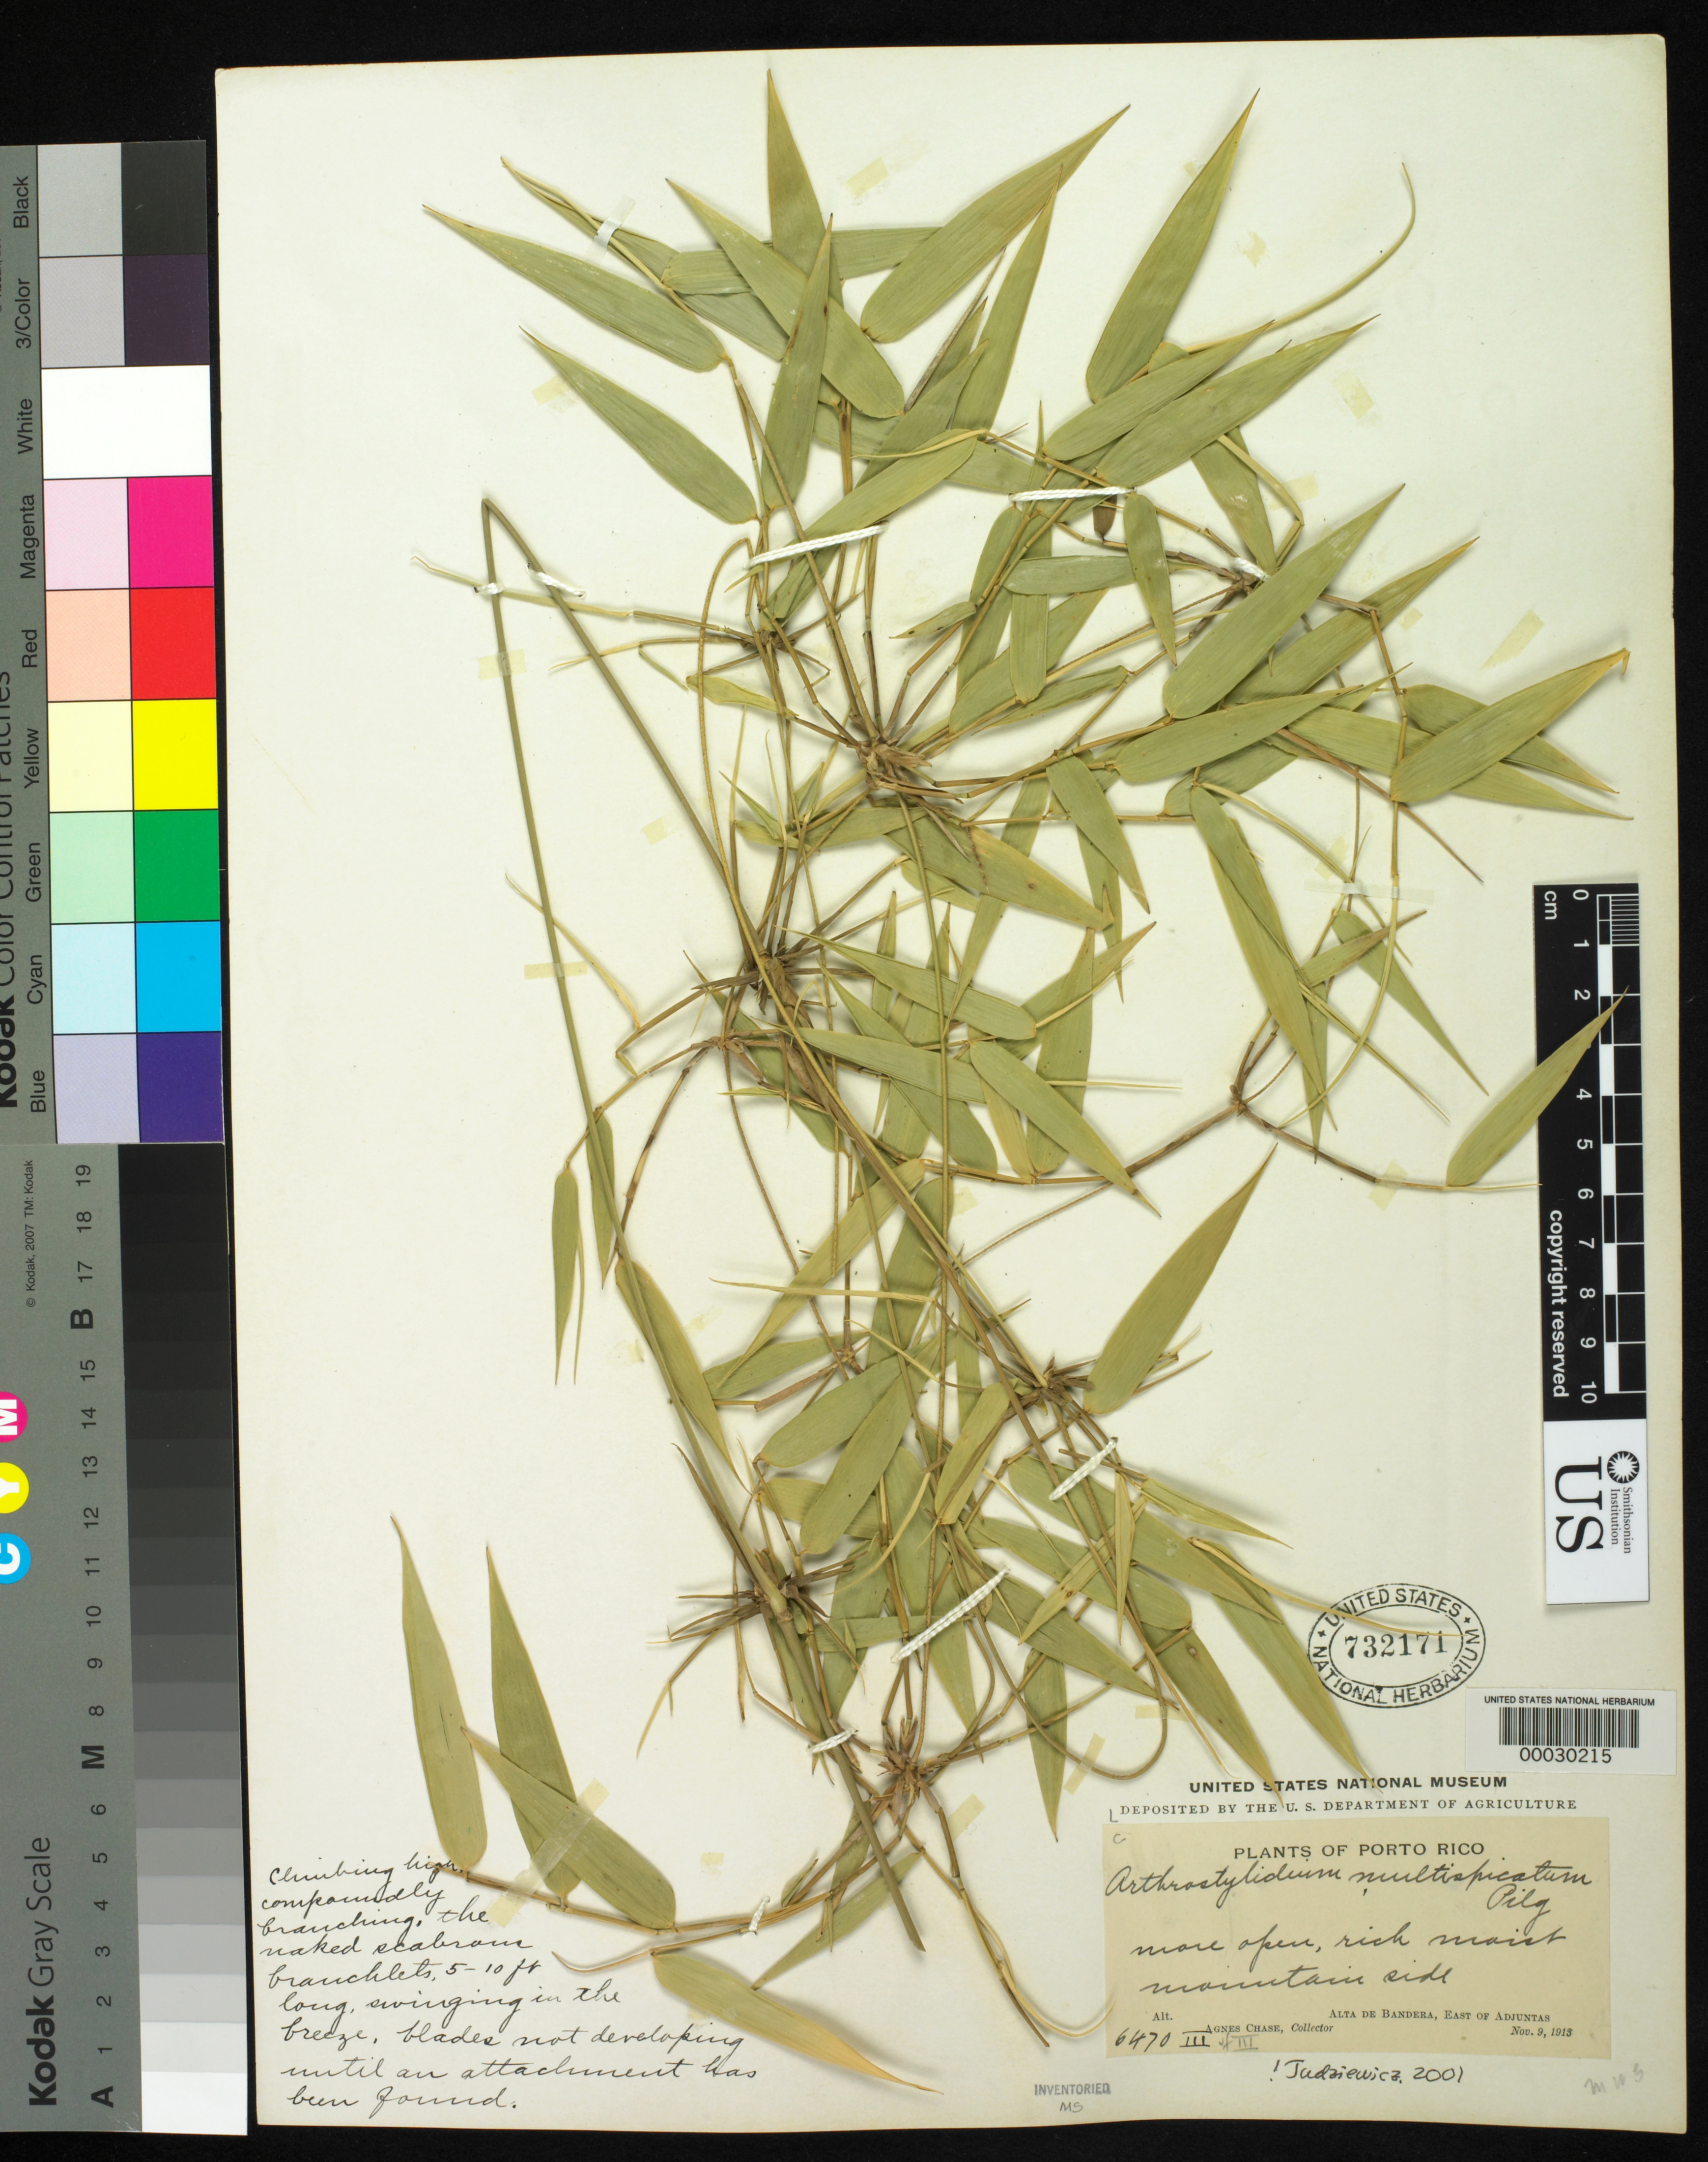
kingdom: Plantae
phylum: Tracheophyta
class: Liliopsida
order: Poales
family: Poaceae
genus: Arthrostylidium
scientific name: Arthrostylidium multispicatum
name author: Pilg. in Urb.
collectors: A. Chase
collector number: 6470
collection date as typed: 09 Nov 1913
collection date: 1913-11-09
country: Puerto Rico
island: Greater Antilles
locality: Alto de la bandera, adjuntas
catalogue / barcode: US 732171